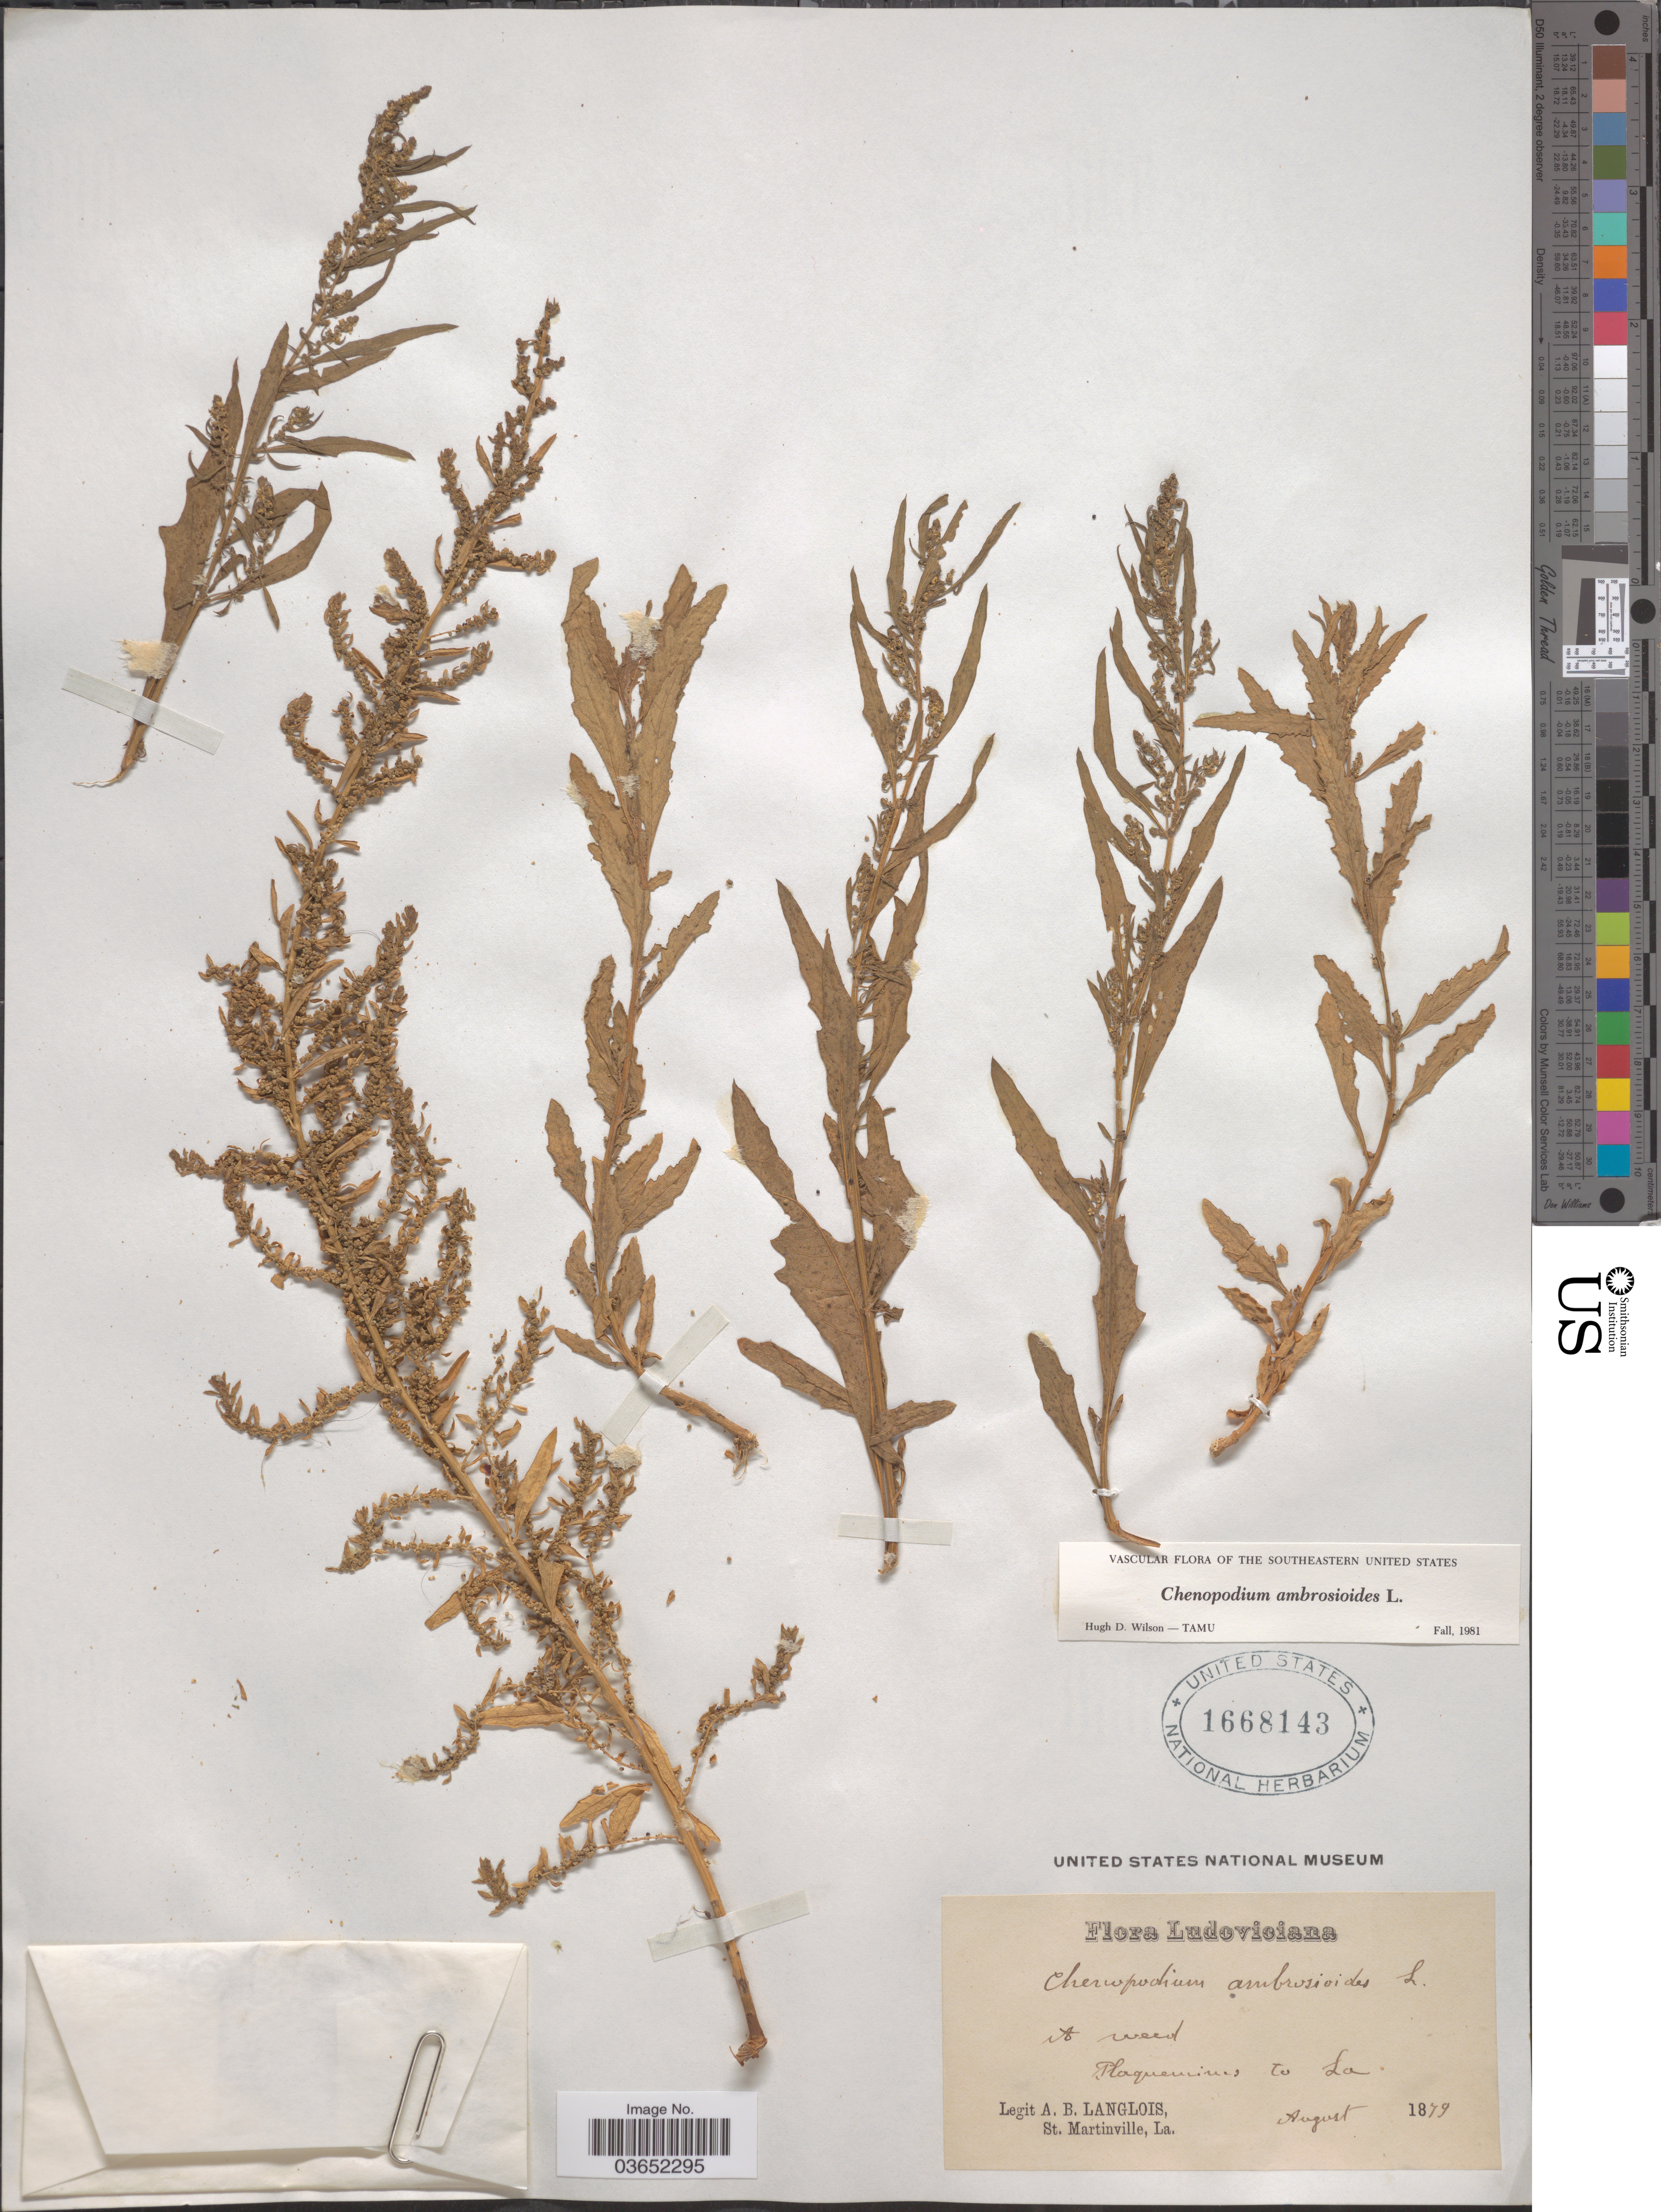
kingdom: Plantae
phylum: Tracheophyta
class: Magnoliopsida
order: Caryophyllales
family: Amaranthaceae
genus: Chenopodium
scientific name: Chenopodium ambrosioides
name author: L.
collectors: A. Langlois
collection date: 1879-08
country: United States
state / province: Louisiana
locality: Plaquemines to La.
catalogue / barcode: US 1668143